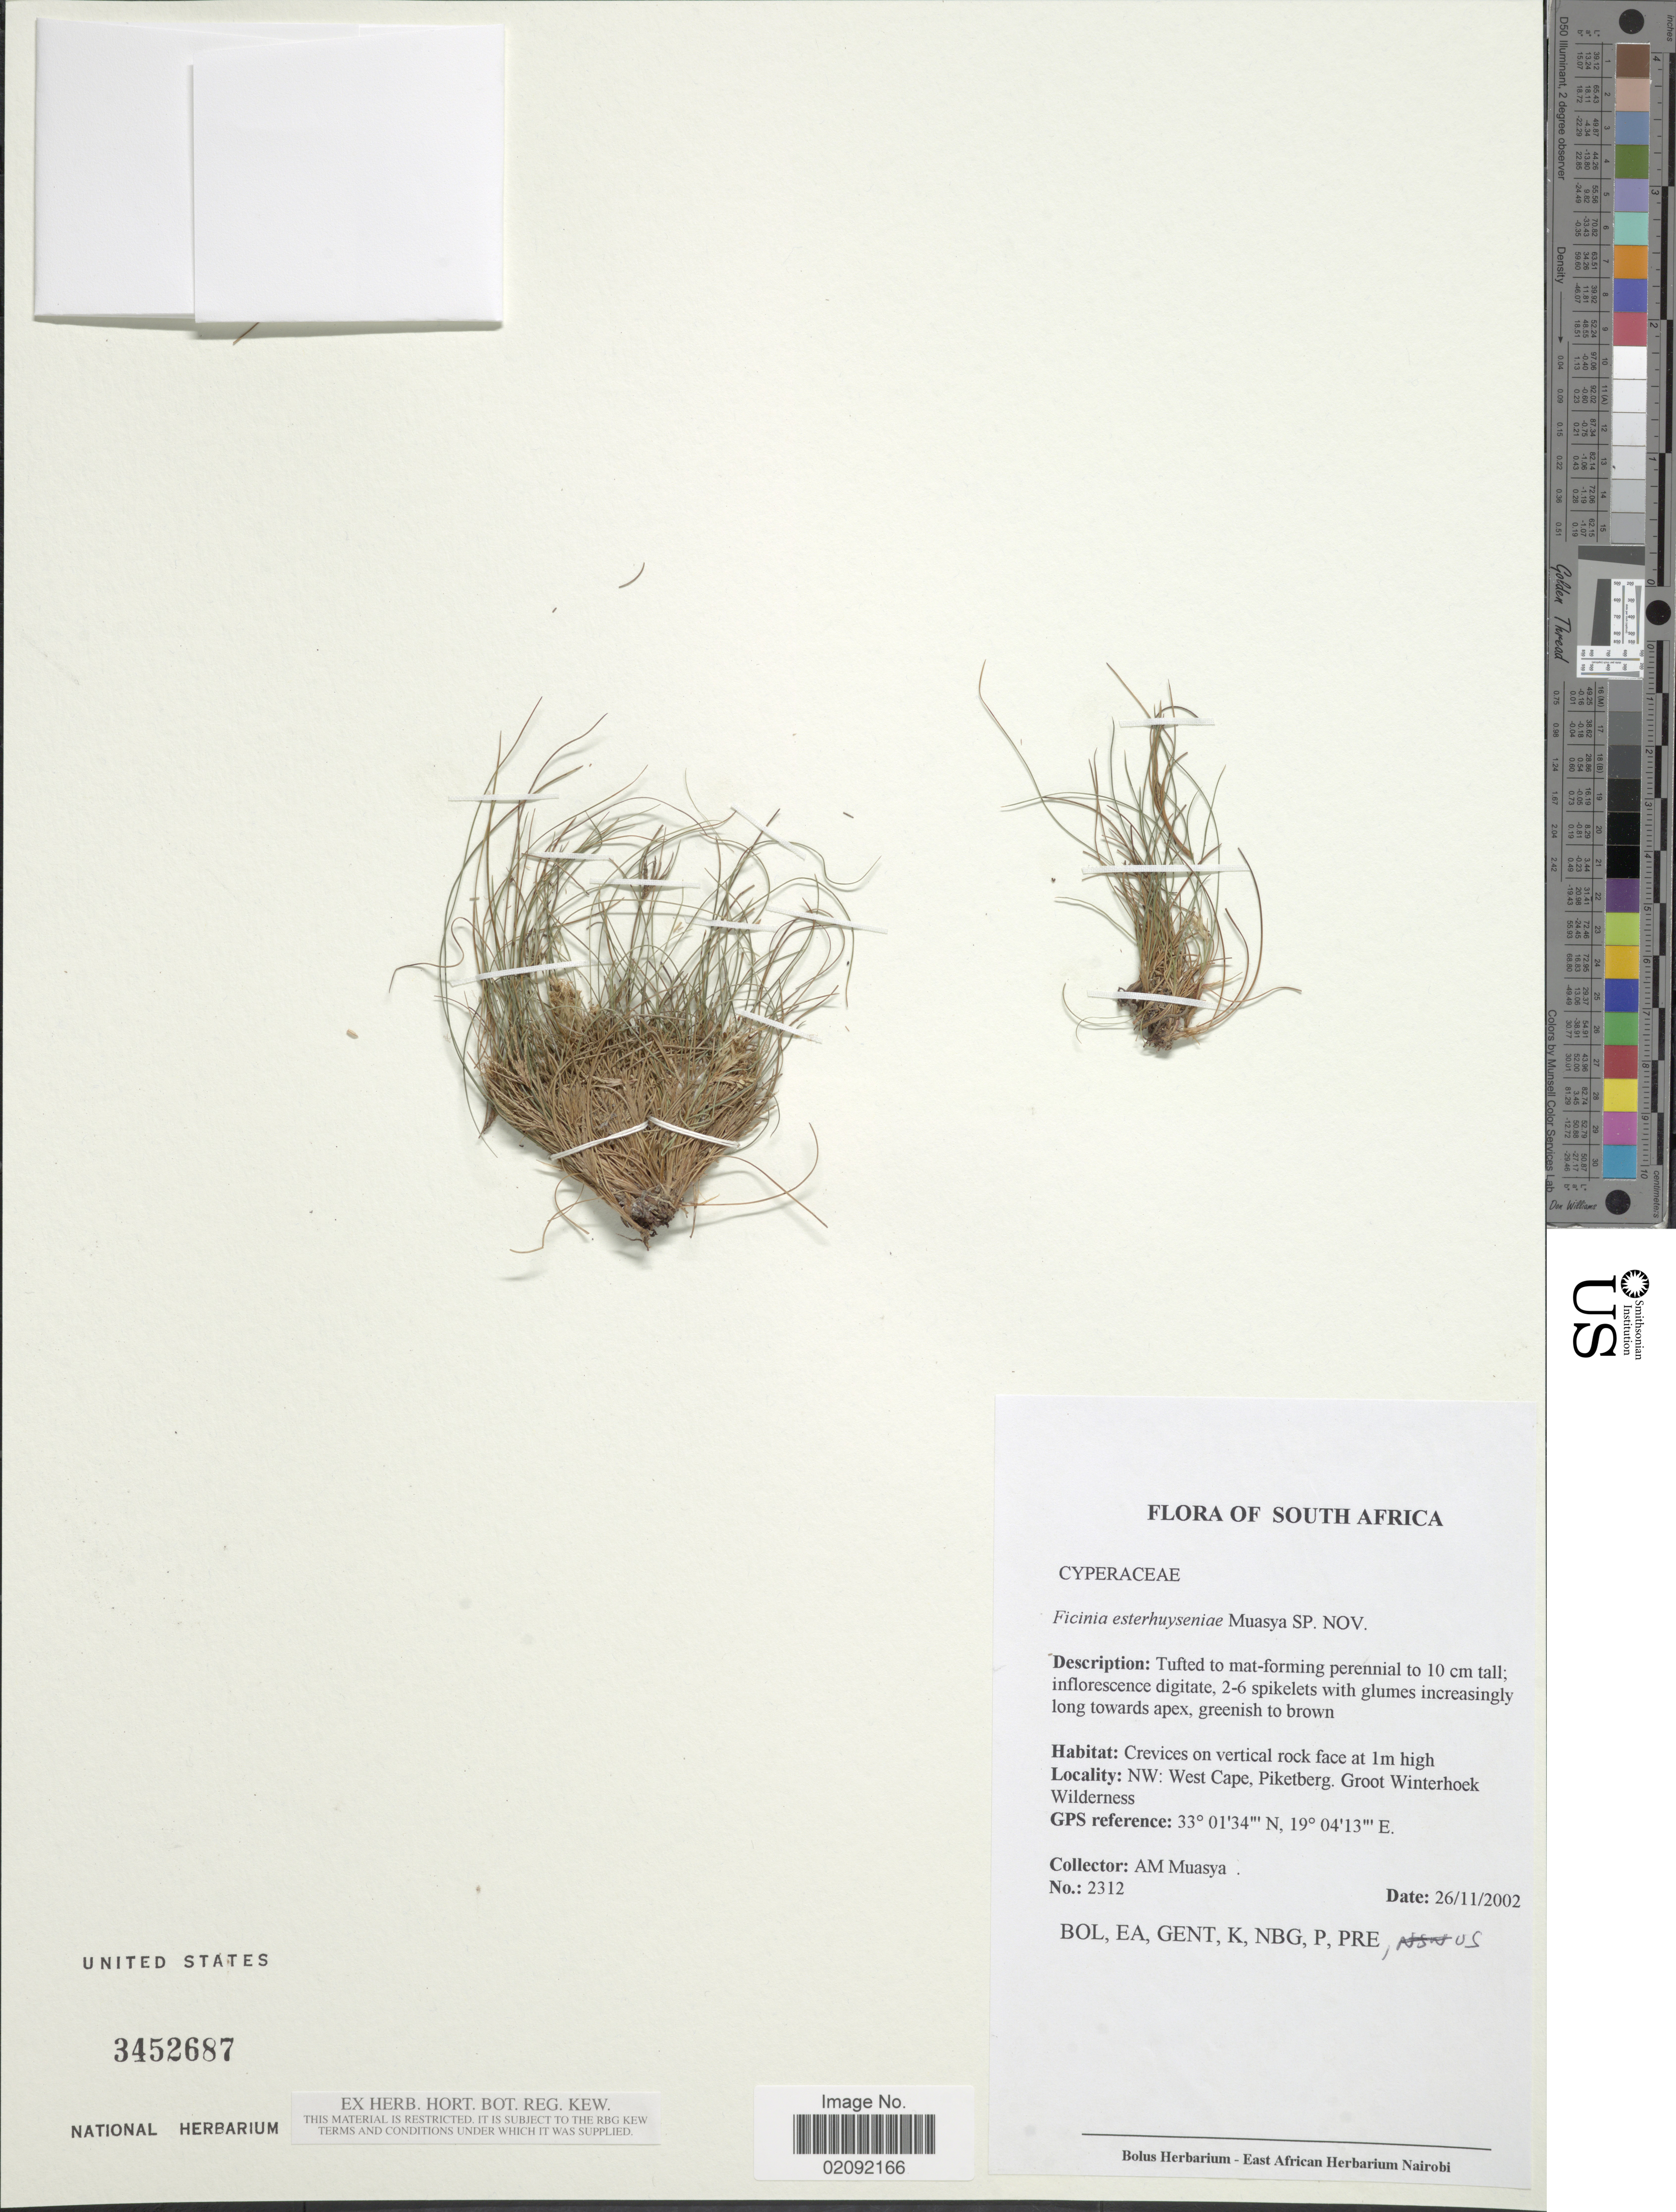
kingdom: Plantae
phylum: Tracheophyta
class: Liliopsida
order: Poales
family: Cyperaceae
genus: Ficinia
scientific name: Ficinia esterhuyseniae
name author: Muasya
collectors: A. Muasya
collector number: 2312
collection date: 2002-11-26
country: South Africa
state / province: Western Cape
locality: NW: West Cape, Piketberg, Groot Windhoek Wilderness.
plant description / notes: Isotype of Ficinia esterhuyseniae Muasya. Specimen retrieved from general collection and stored at Type Register.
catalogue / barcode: US 3452687